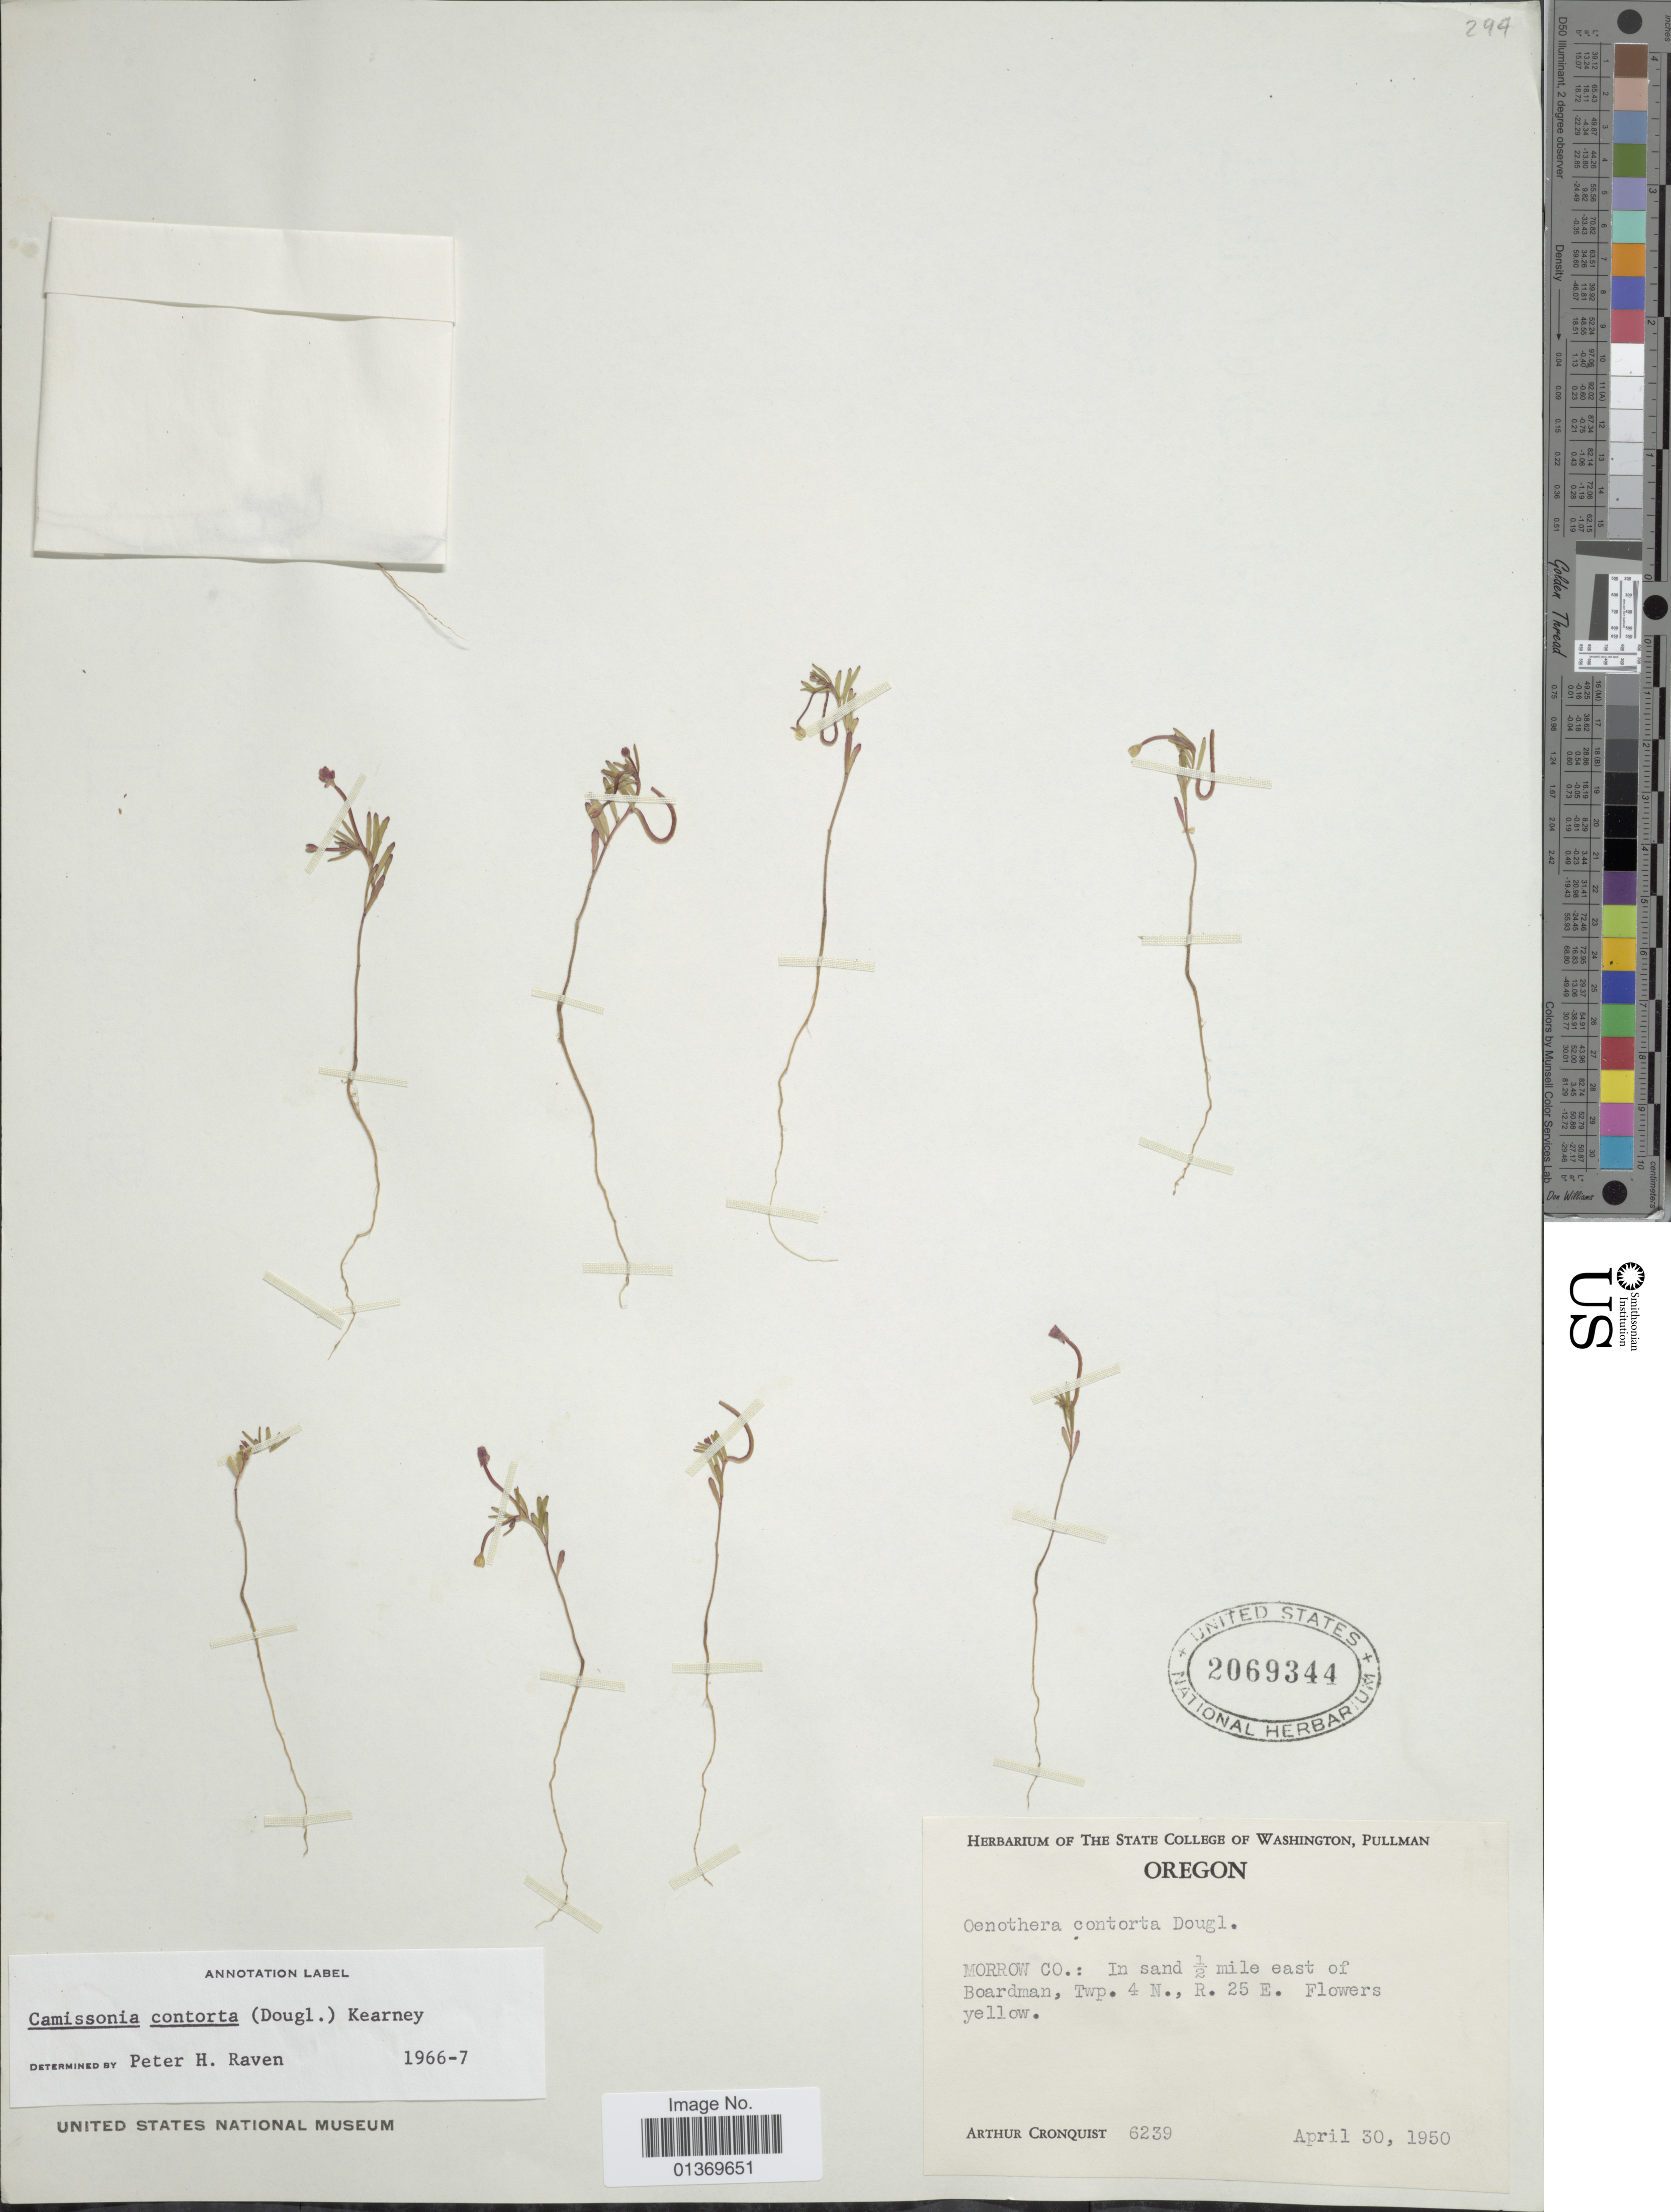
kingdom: Plantae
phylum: Tracheophyta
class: Magnoliopsida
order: Myrtales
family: Onagraceae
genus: Camissonia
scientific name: Camissonia contorta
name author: (Douglas) Kearney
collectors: A. J. Cronquist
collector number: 6239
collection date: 1950-04-30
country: United States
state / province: Oregon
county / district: Morrow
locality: Morrow Co.: In sand ½ mile east of Boardman, Twp. 4 N., R. 25 E.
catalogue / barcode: US 2069344